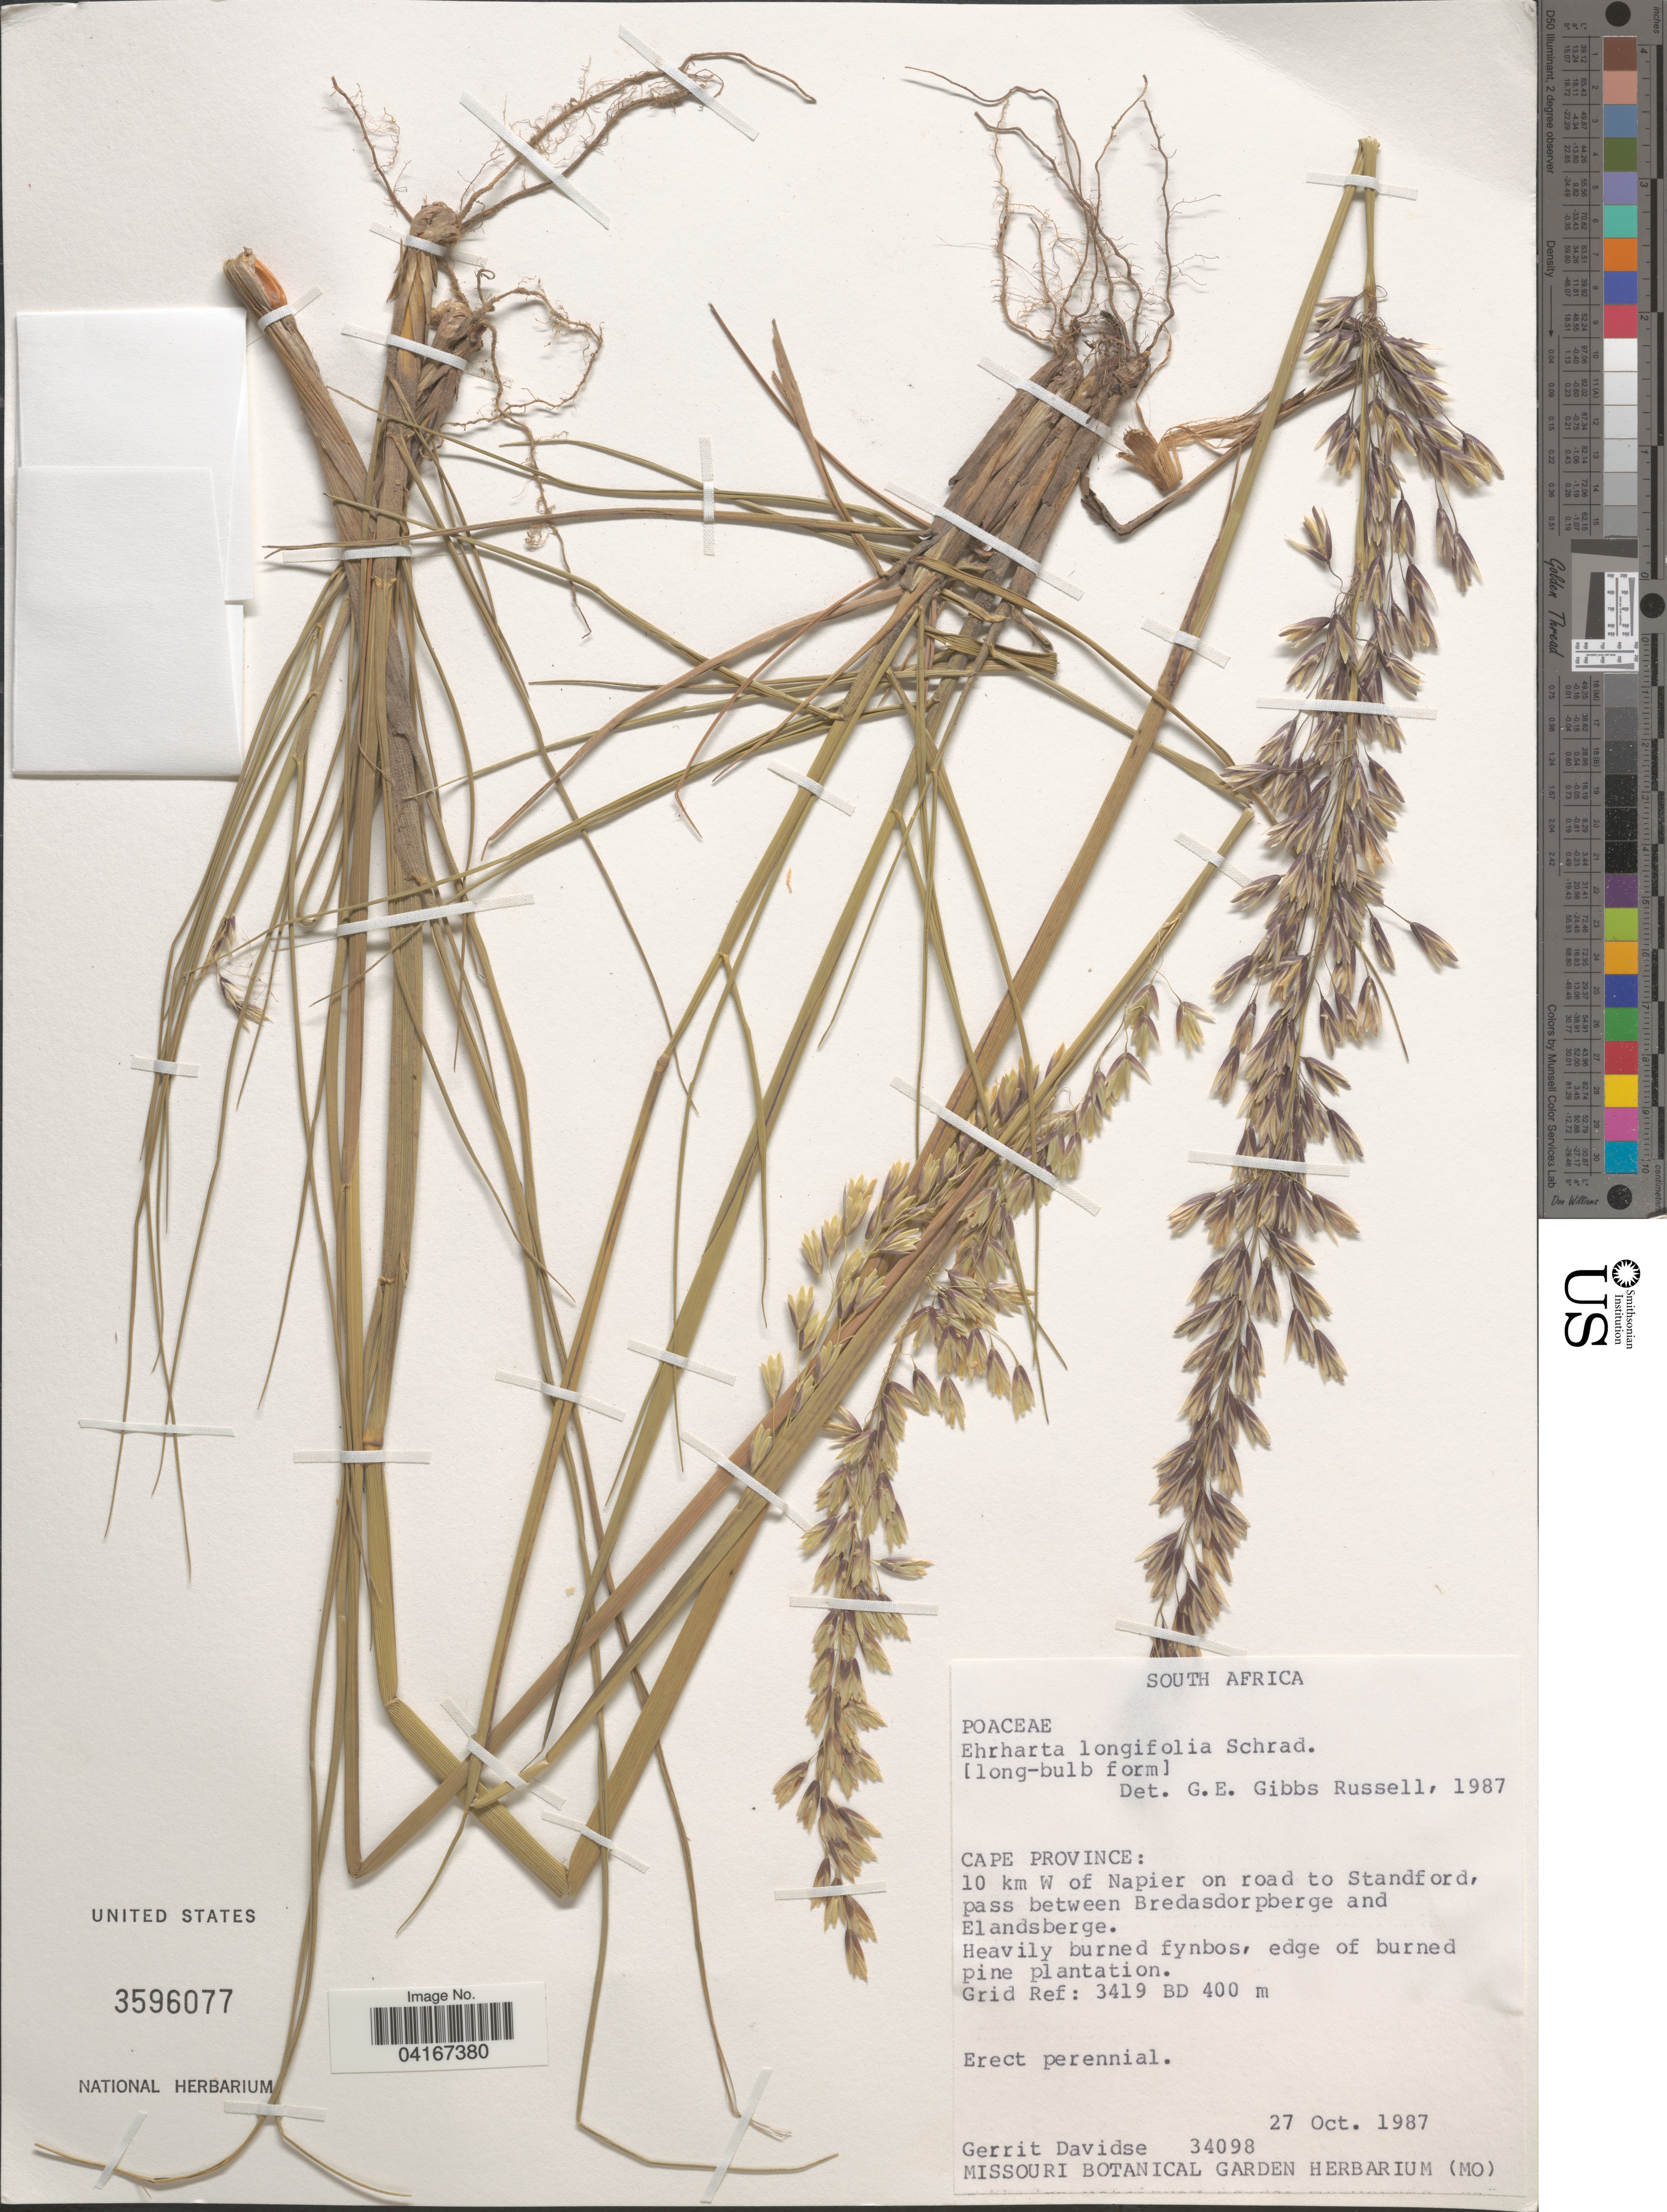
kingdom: Plantae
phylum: Tracheophyta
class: Liliopsida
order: Poales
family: Poaceae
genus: Ehrharta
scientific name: Ehrharta longifolia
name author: Schrad.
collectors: G. Davidse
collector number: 34098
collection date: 1987-10-27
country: South Africa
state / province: Western Cape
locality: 10 km W of Napier on road to Standford, pass between Bredasdorpberge and Elandsberge. Grid Ref: 3419 BD.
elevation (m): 400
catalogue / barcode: US 3596077